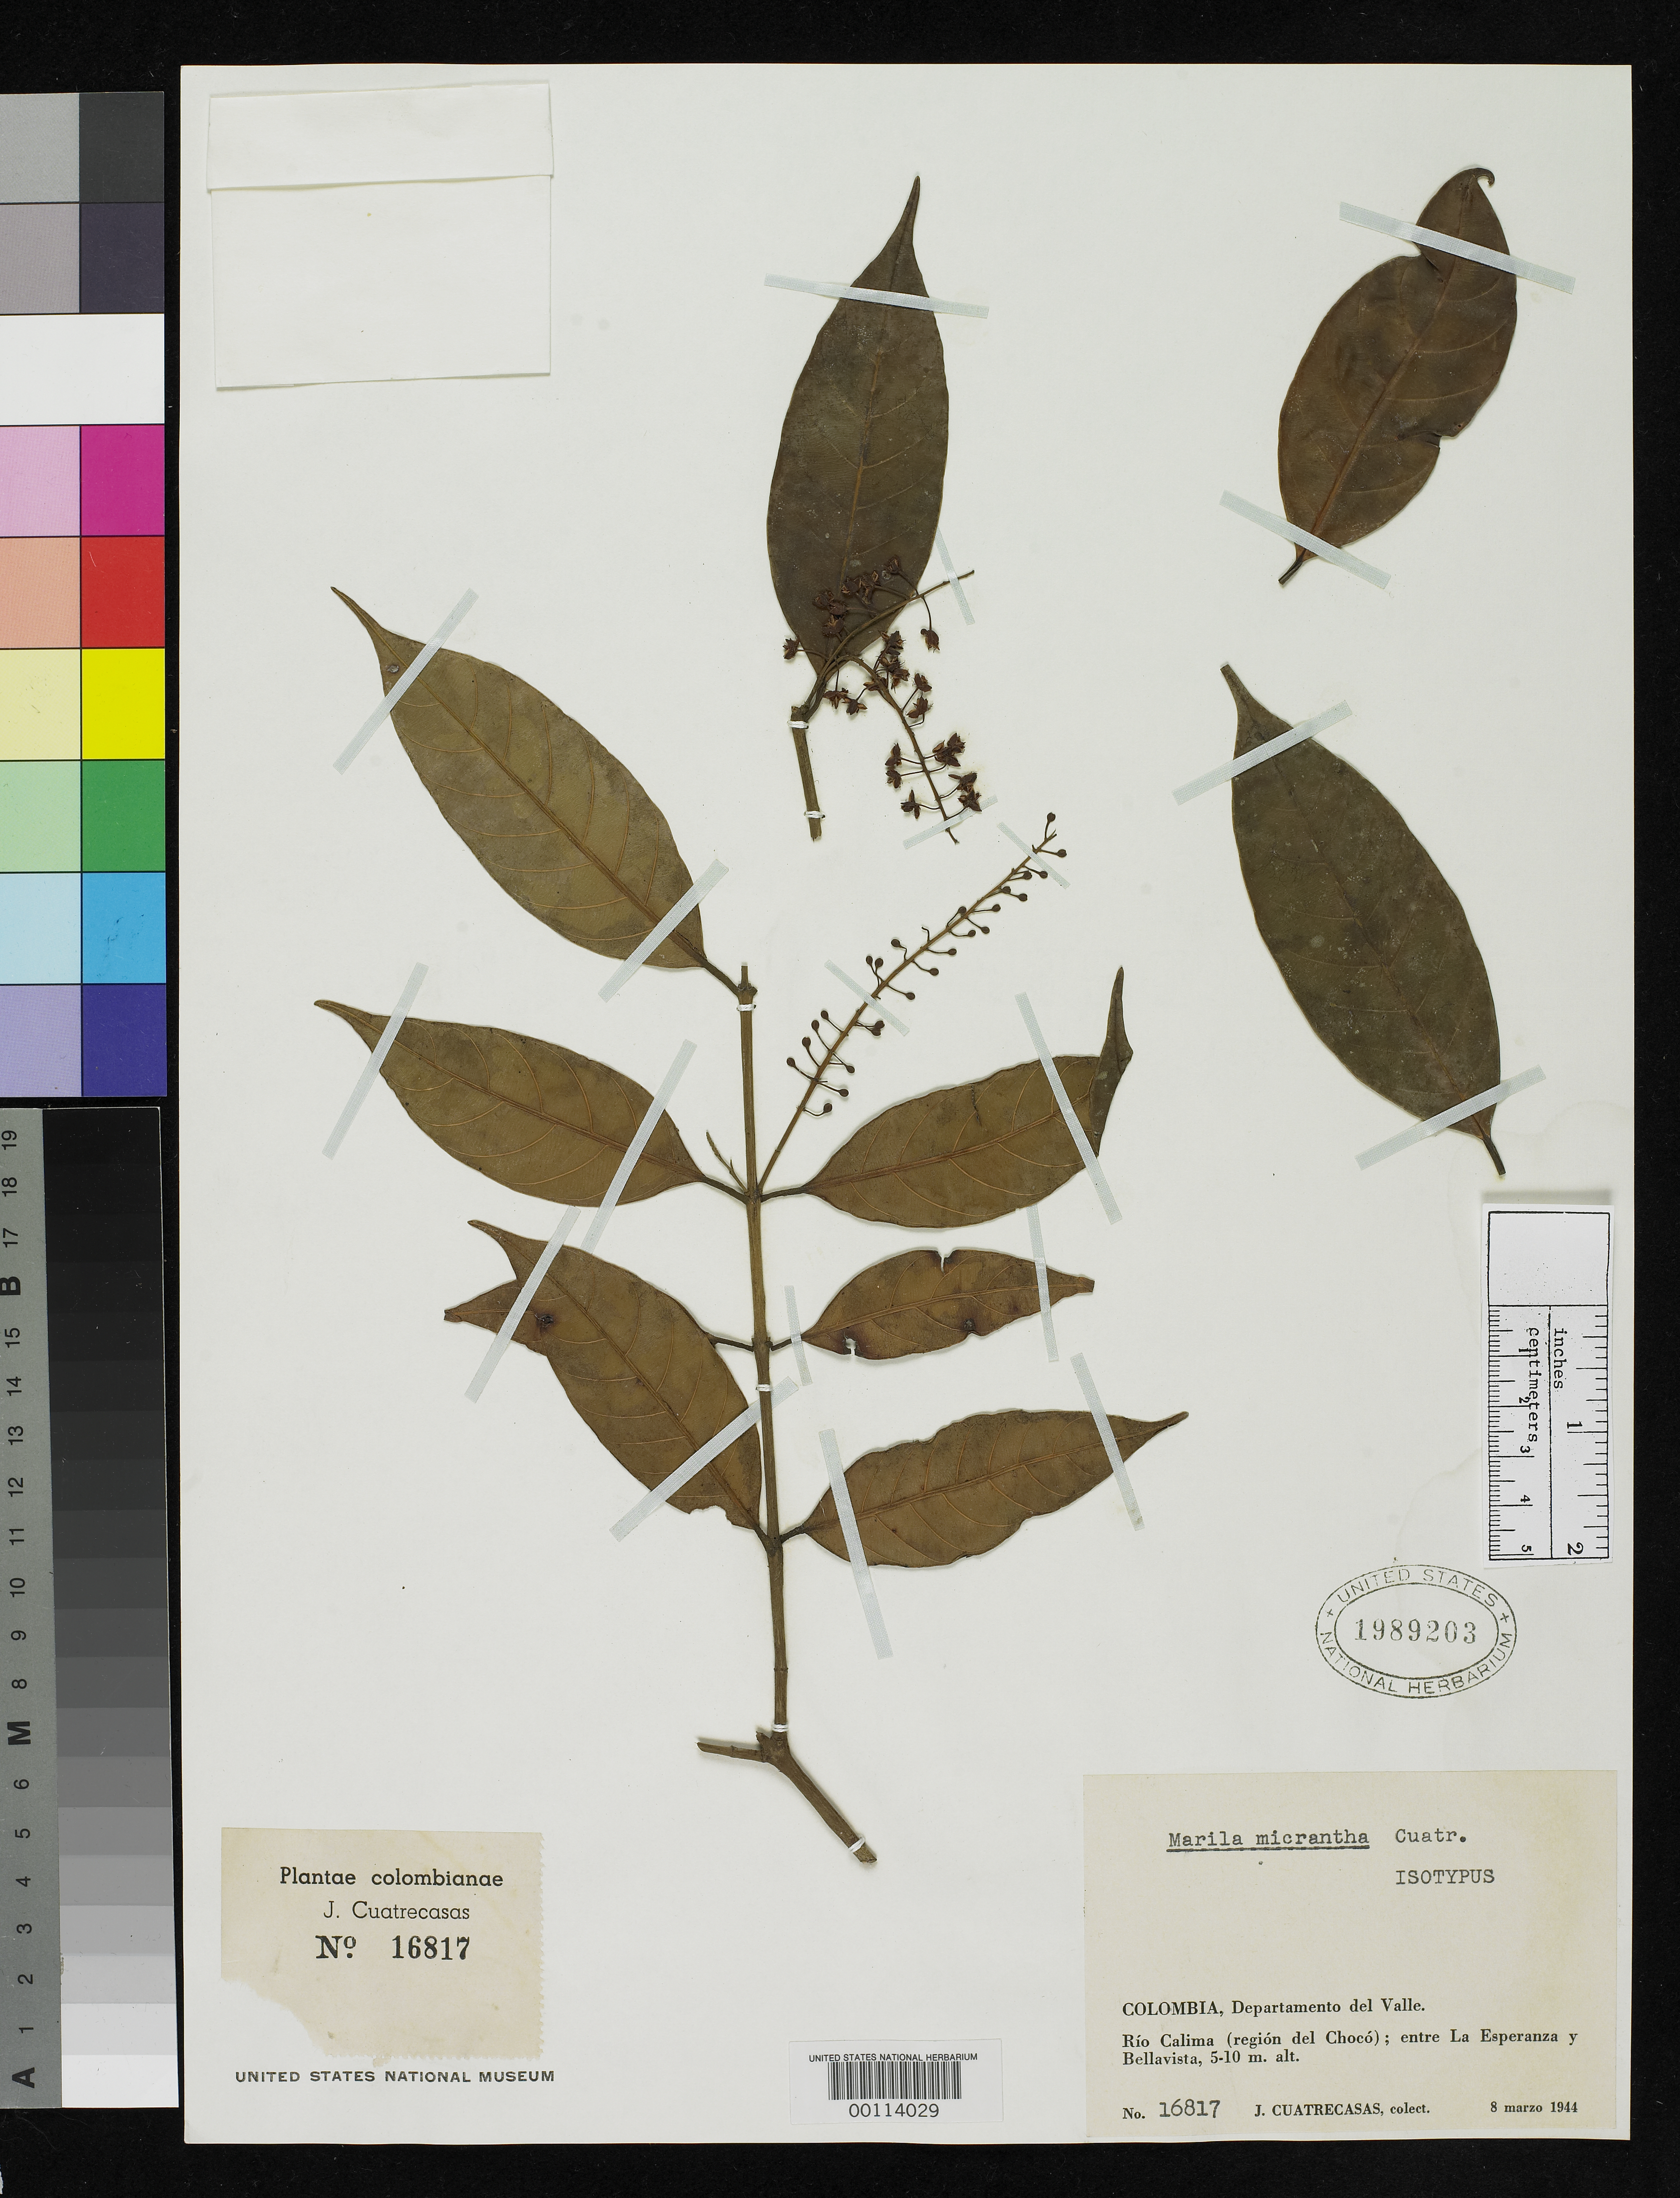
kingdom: Plantae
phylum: Tracheophyta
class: Magnoliopsida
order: Malpighiales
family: Calophyllaceae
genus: Marila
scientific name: Marila micrantha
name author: Cuatrec.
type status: Isotype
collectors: J. Cuatrecasas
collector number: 16817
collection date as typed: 08 Mar 1944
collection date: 1944-03-08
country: Colombia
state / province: Valle del Cauca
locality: Rio Calima.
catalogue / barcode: US 1989203